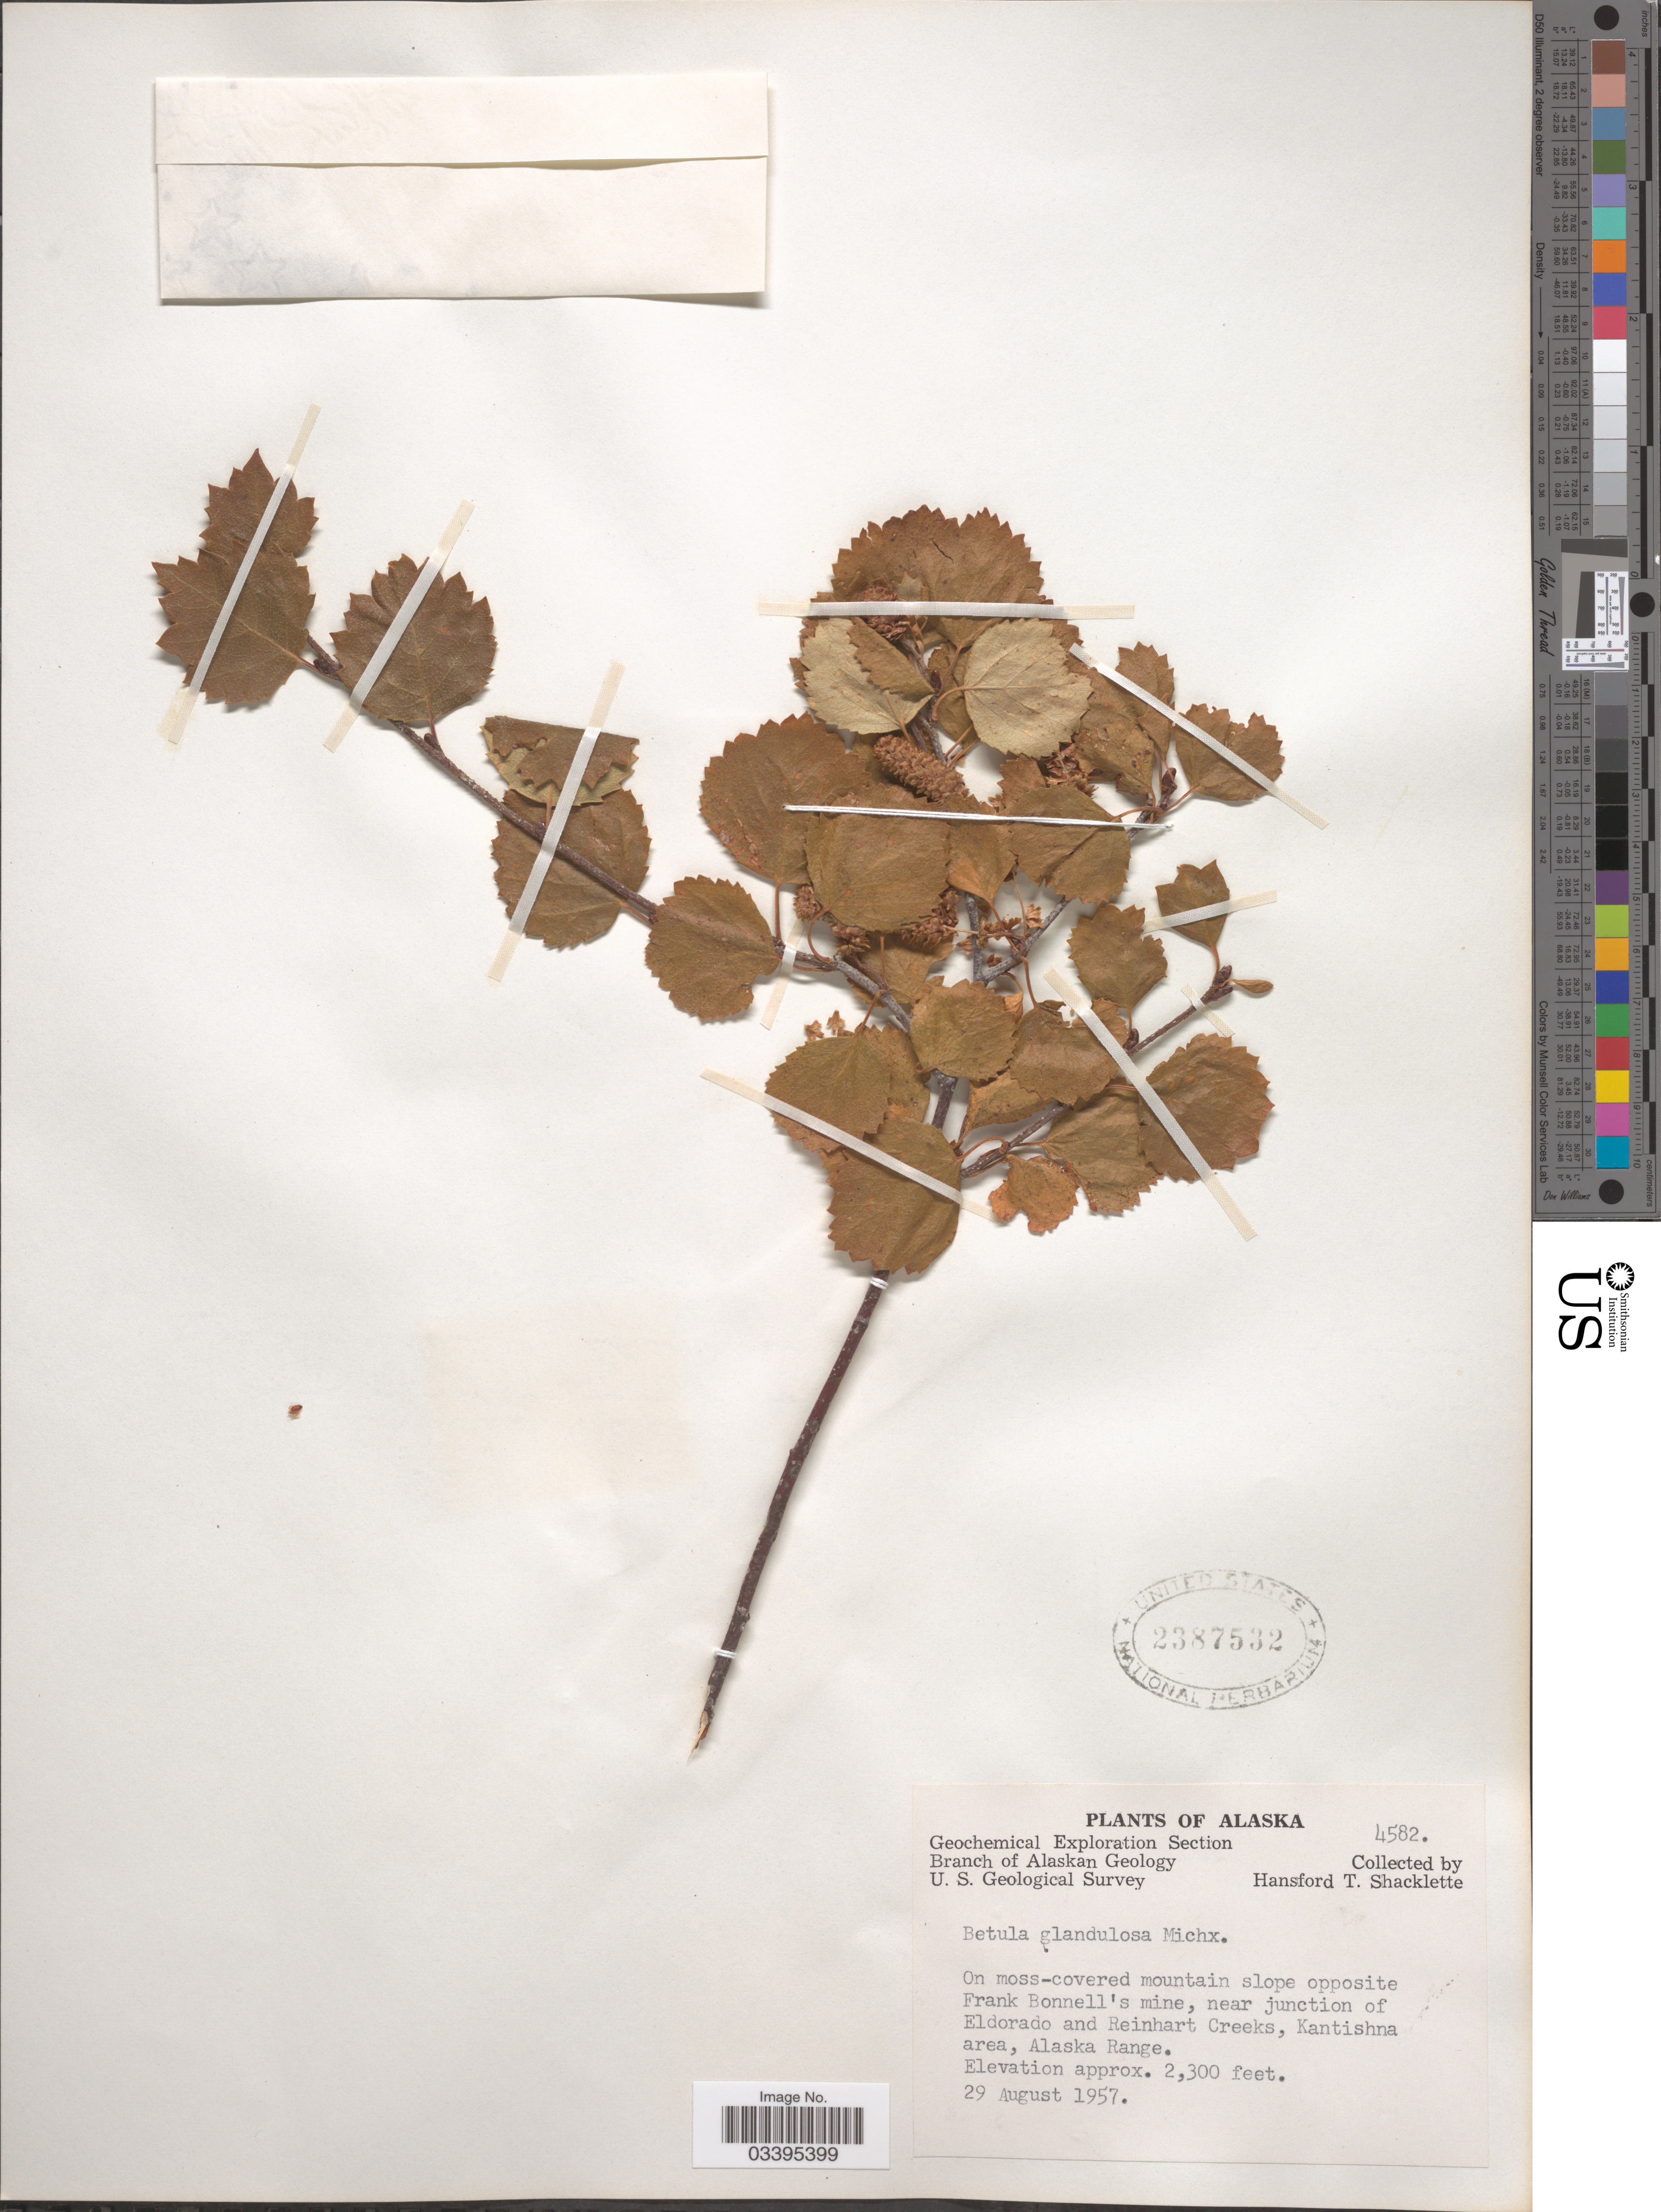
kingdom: Plantae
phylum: Tracheophyta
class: Magnoliopsida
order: Fagales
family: Betulaceae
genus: Betula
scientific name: Betula glandulosa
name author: Michx.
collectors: H. Shacklette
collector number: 4582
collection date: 1957-08-29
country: United States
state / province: Alaska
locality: On moss-covered mountain slope opposite Frank Bonnell's mine, near the junction of Eldorado and Reinhart Creeks, Kantishna area, Alaska Range.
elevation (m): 701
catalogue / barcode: US 2387532